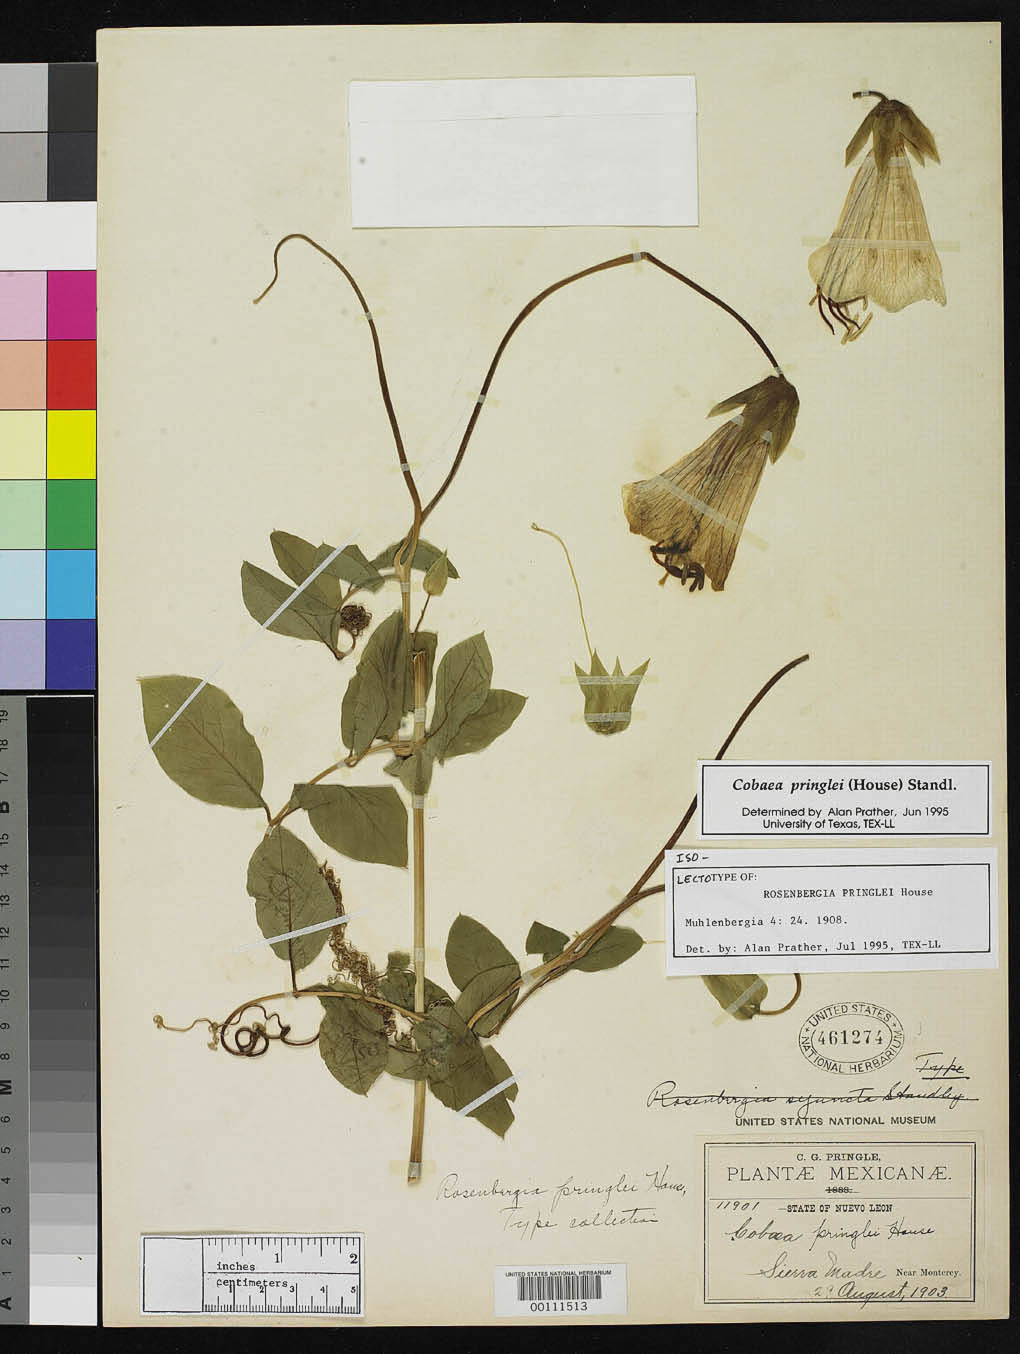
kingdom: Plantae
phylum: Tracheophyta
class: Magnoliopsida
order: Ericales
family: Polemoniaceae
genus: Rosenbergia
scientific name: Rosenbergia pringlei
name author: House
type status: Isolectotype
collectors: C. G. Pringle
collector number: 11901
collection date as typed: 29 Aug 1903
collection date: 1903-08-29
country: Mexico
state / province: Nuevo León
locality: Sierra Madre, near Monterrey.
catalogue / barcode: US 461274